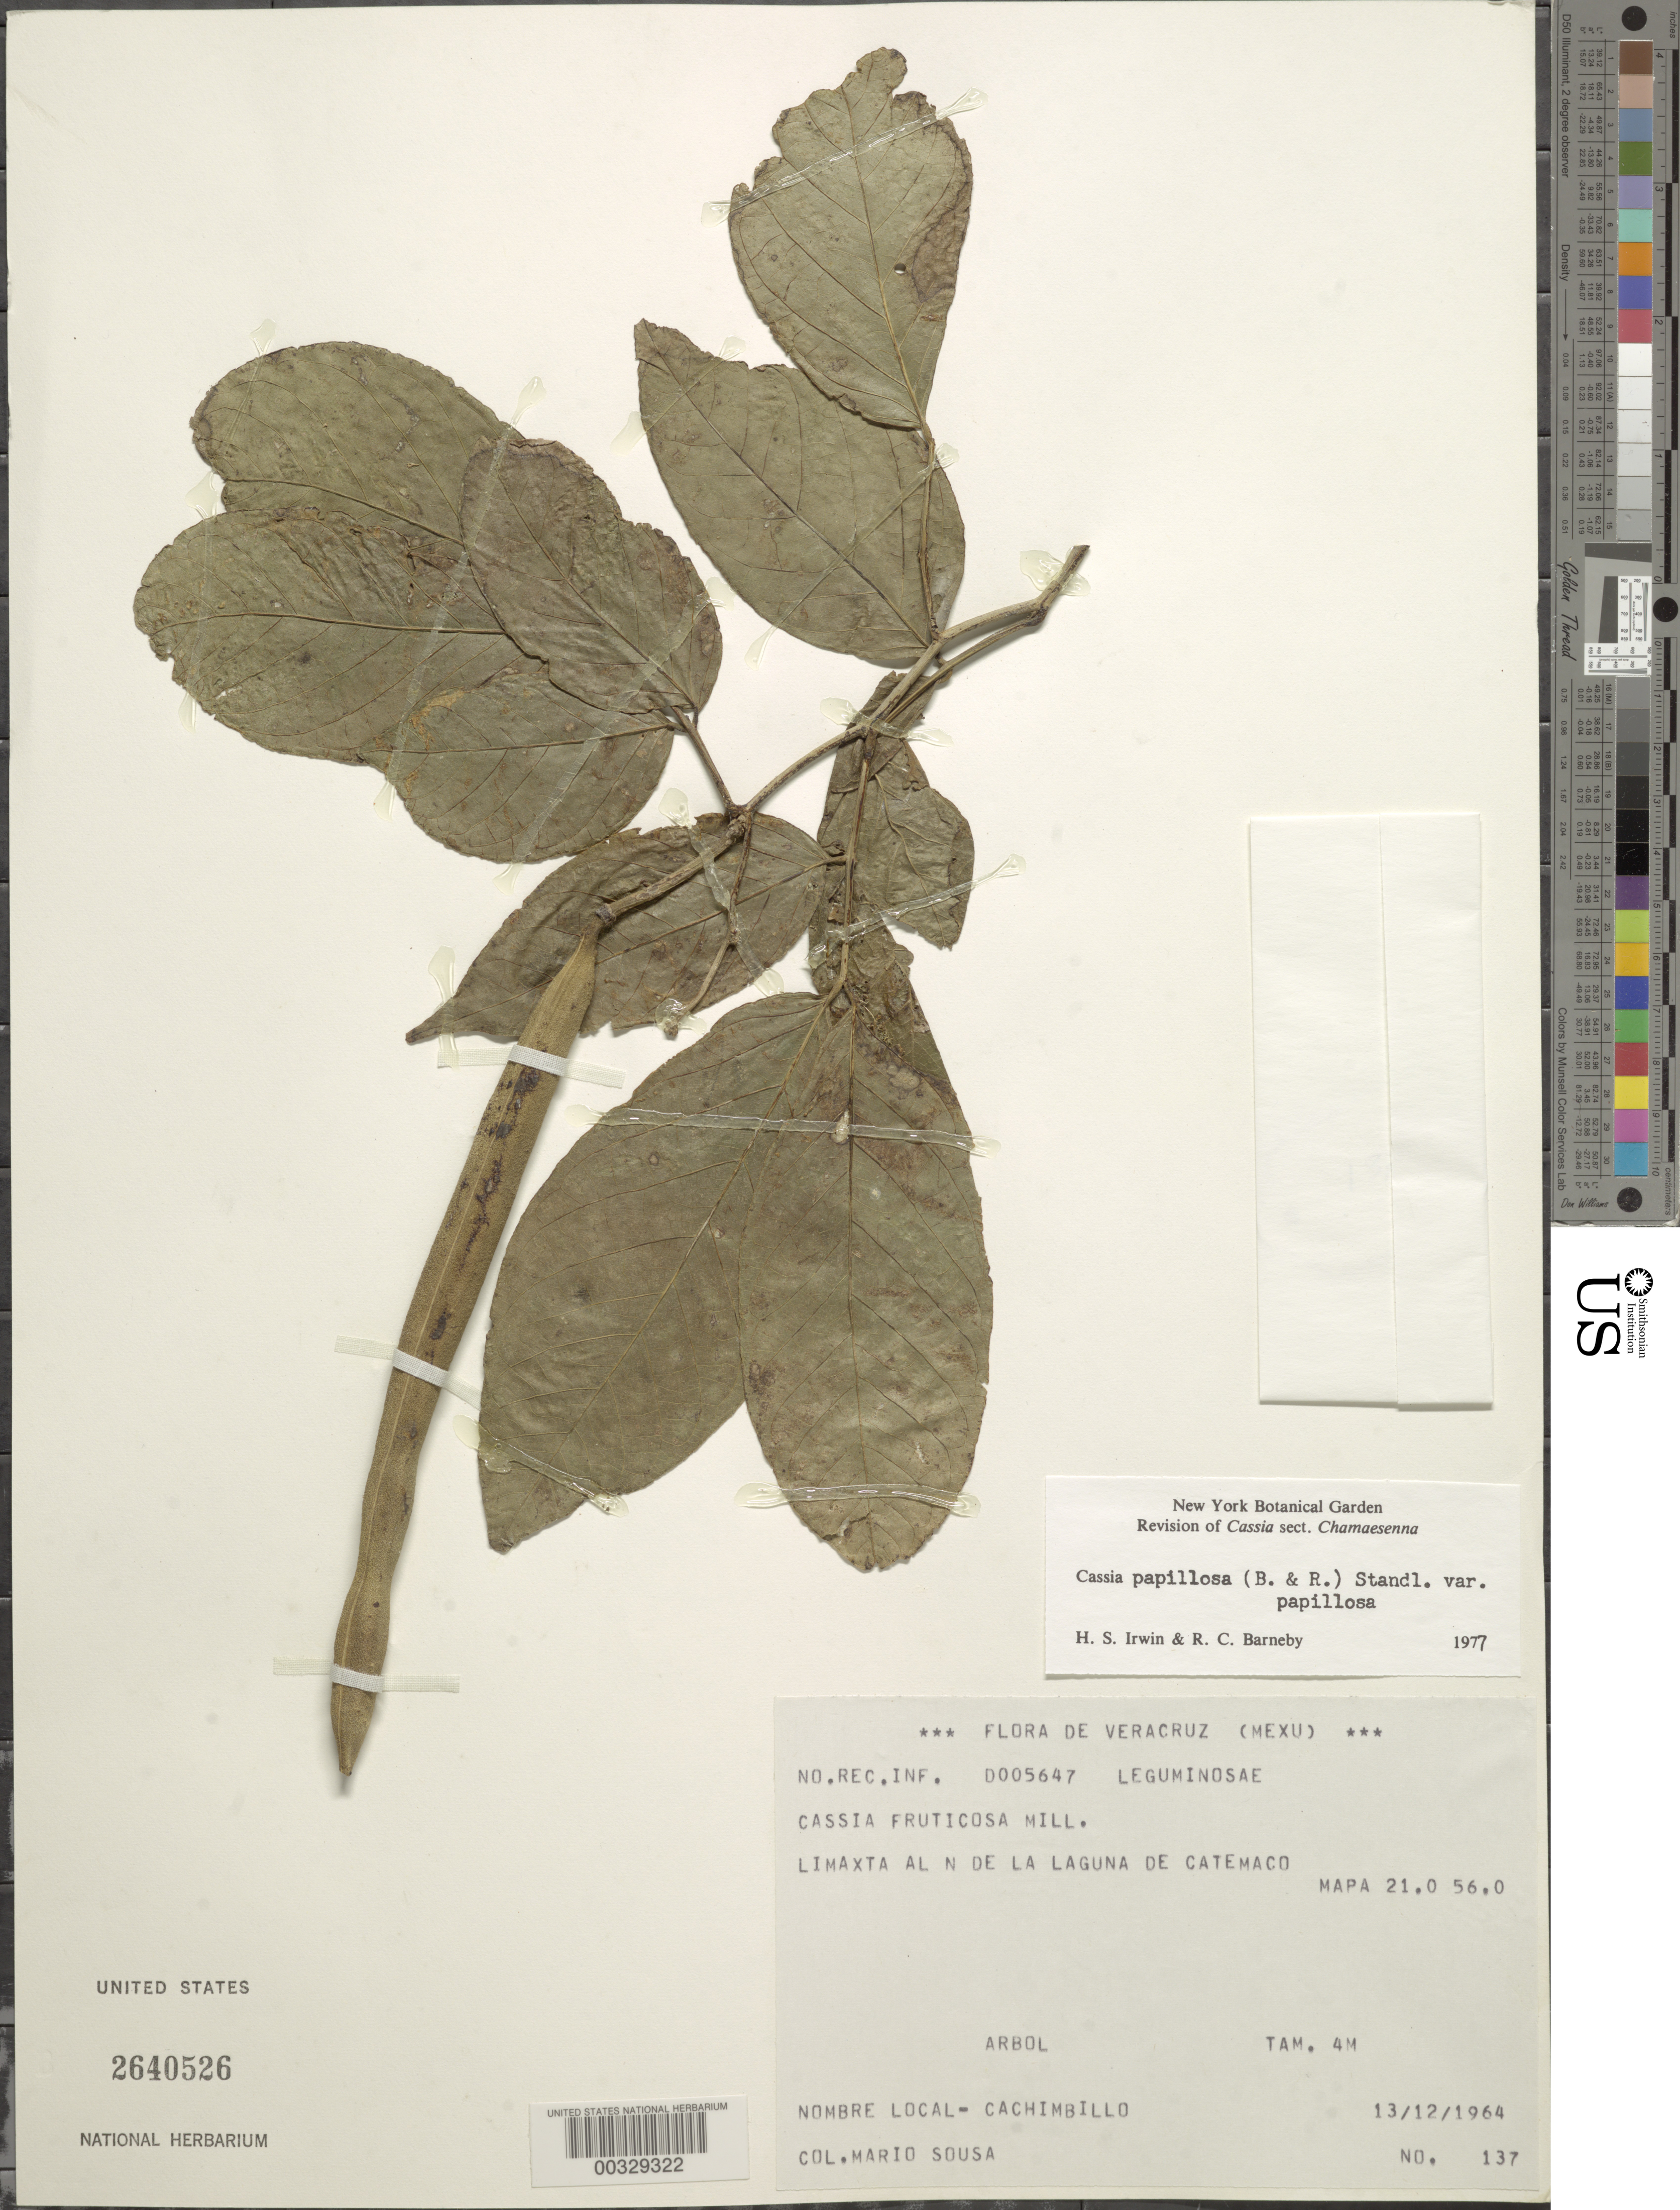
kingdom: Plantae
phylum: Tracheophyta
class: Magnoliopsida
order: Fabales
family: Fabaceae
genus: Senna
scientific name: Senna papillosa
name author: (Britton & Rose) H.S. Irwin & Barneby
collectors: M. Sousa S.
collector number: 137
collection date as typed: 13 Dec 1964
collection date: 1964-12-13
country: Mexico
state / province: Veracruz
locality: Limaxta by the la laguna de catemaco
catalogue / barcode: US 2640526